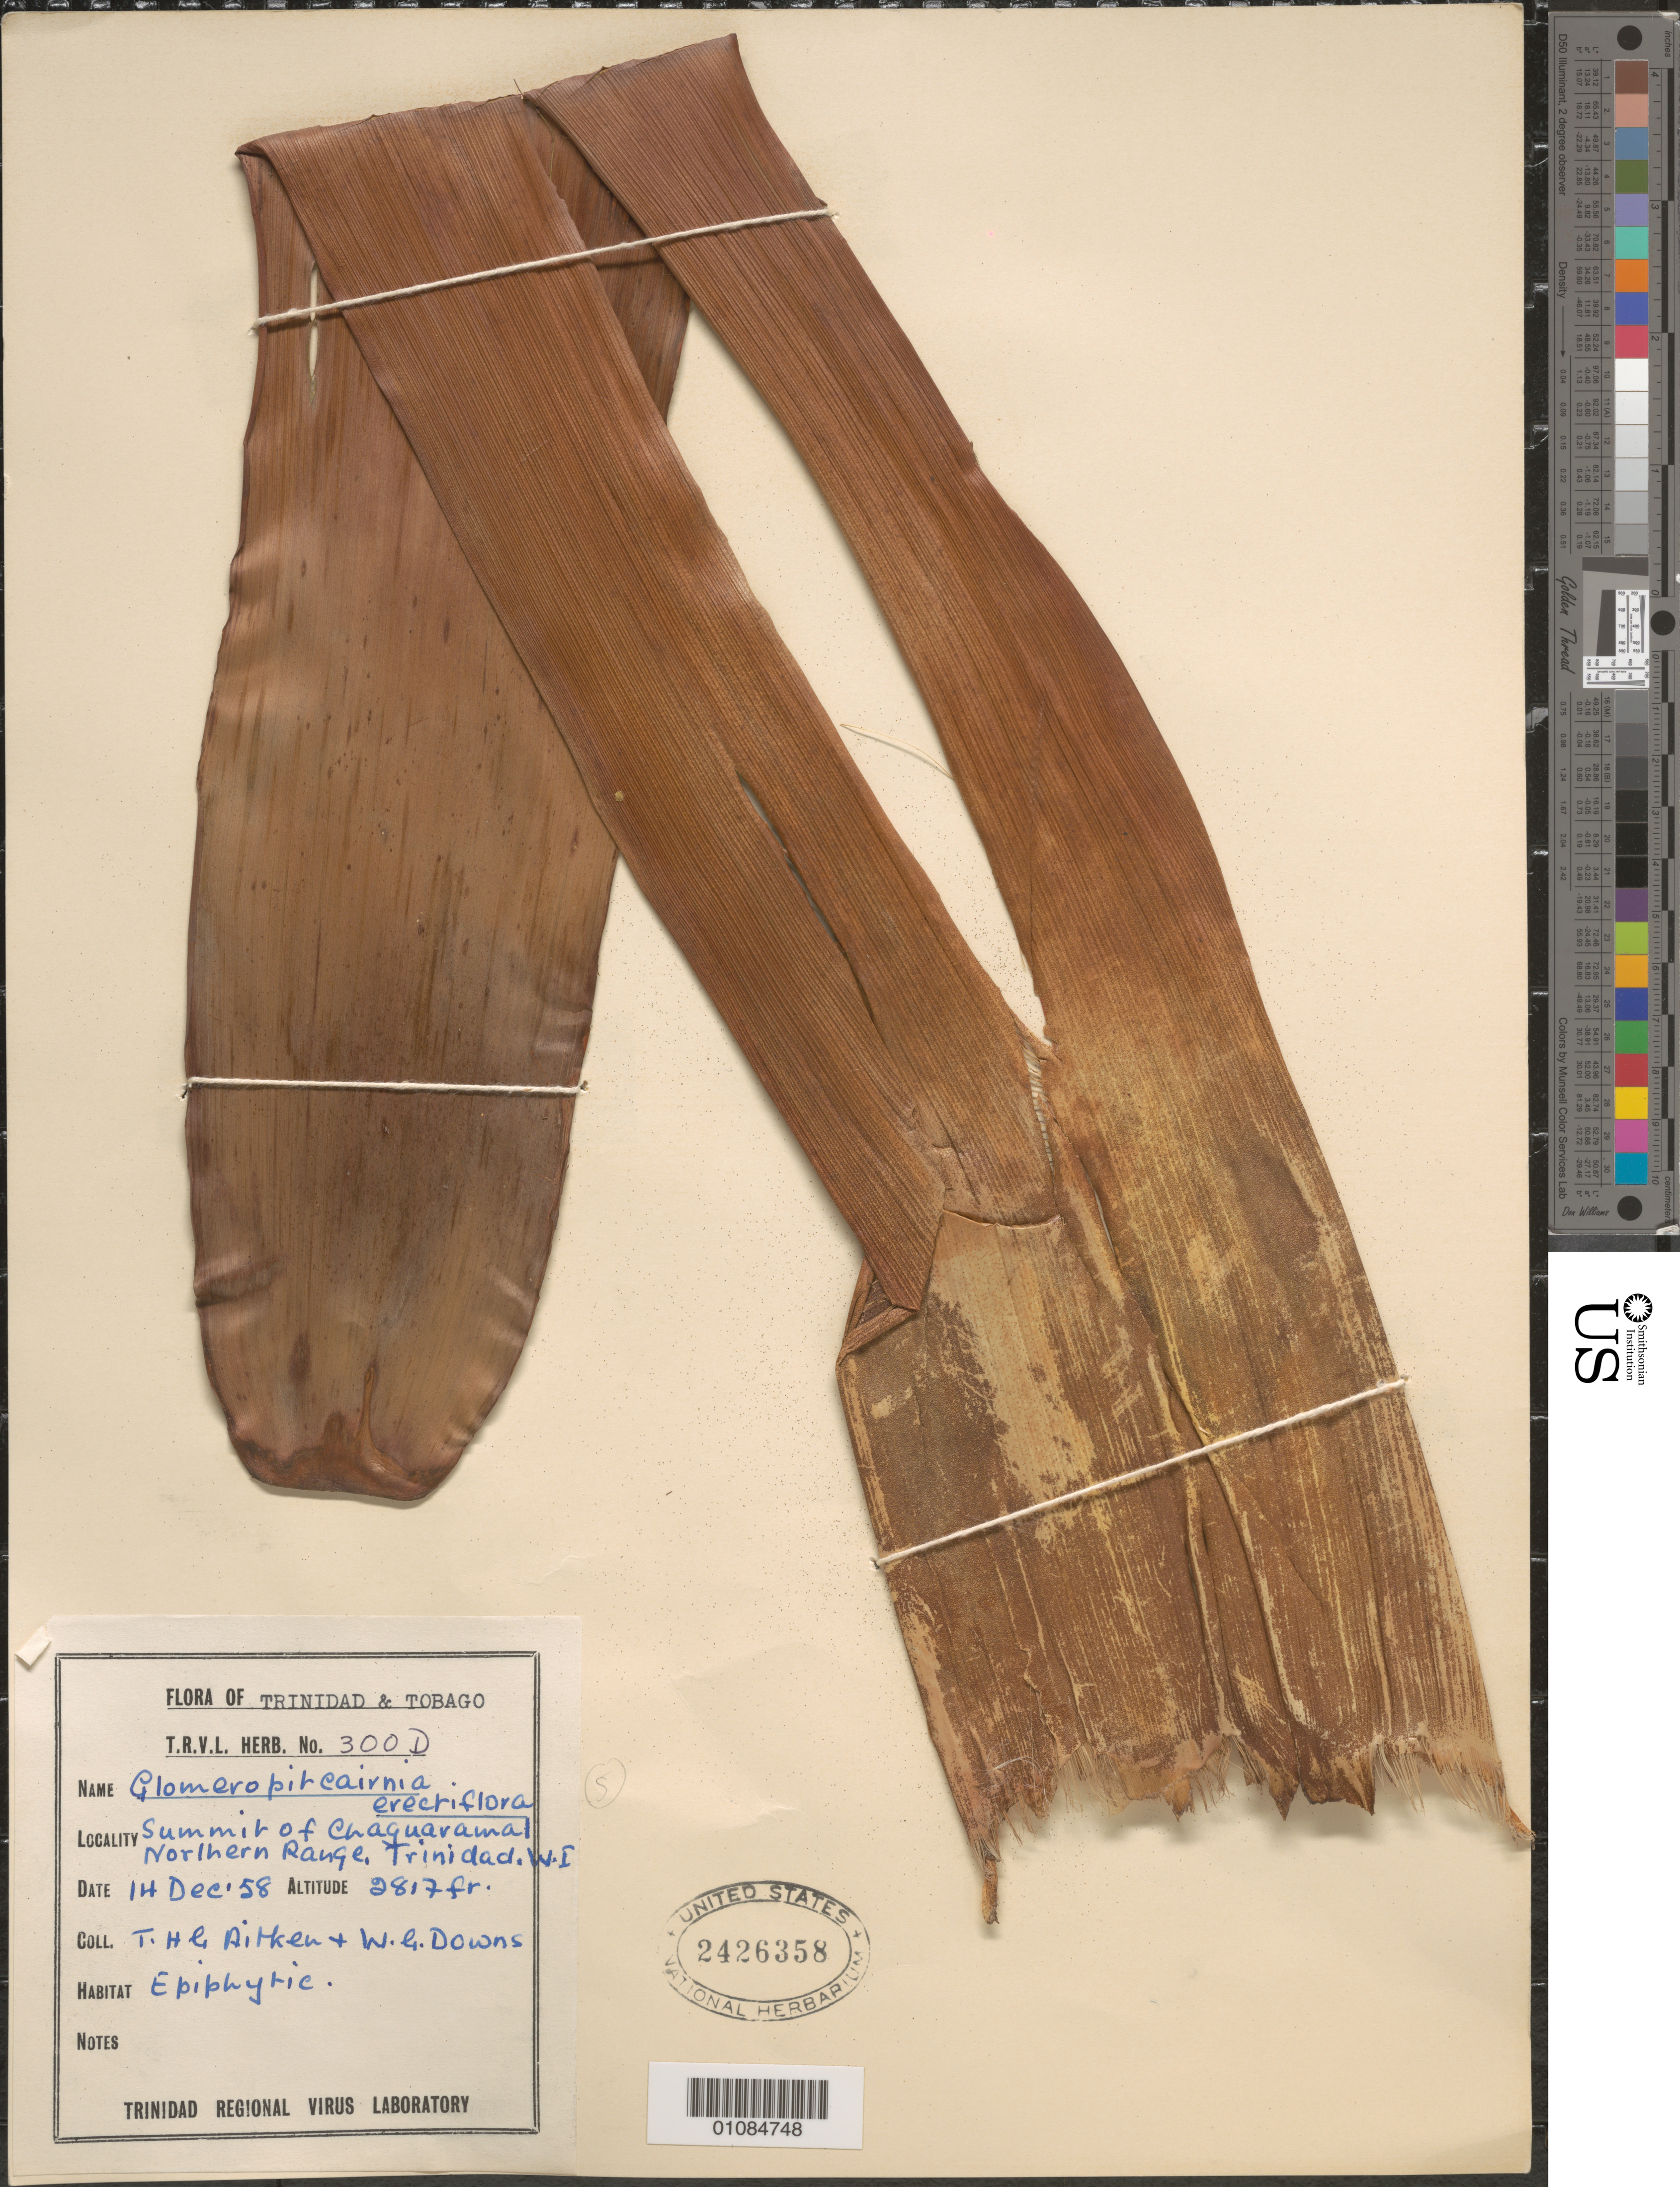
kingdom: Plantae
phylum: Tracheophyta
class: Liliopsida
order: Poales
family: Bromeliaceae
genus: Glomeropitcairnia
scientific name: Glomeropitcairnia erectiflora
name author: Mez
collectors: T. Aitken & W. G. Downs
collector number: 300D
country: Trinidad and Tobago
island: Trinidad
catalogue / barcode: US 2426358